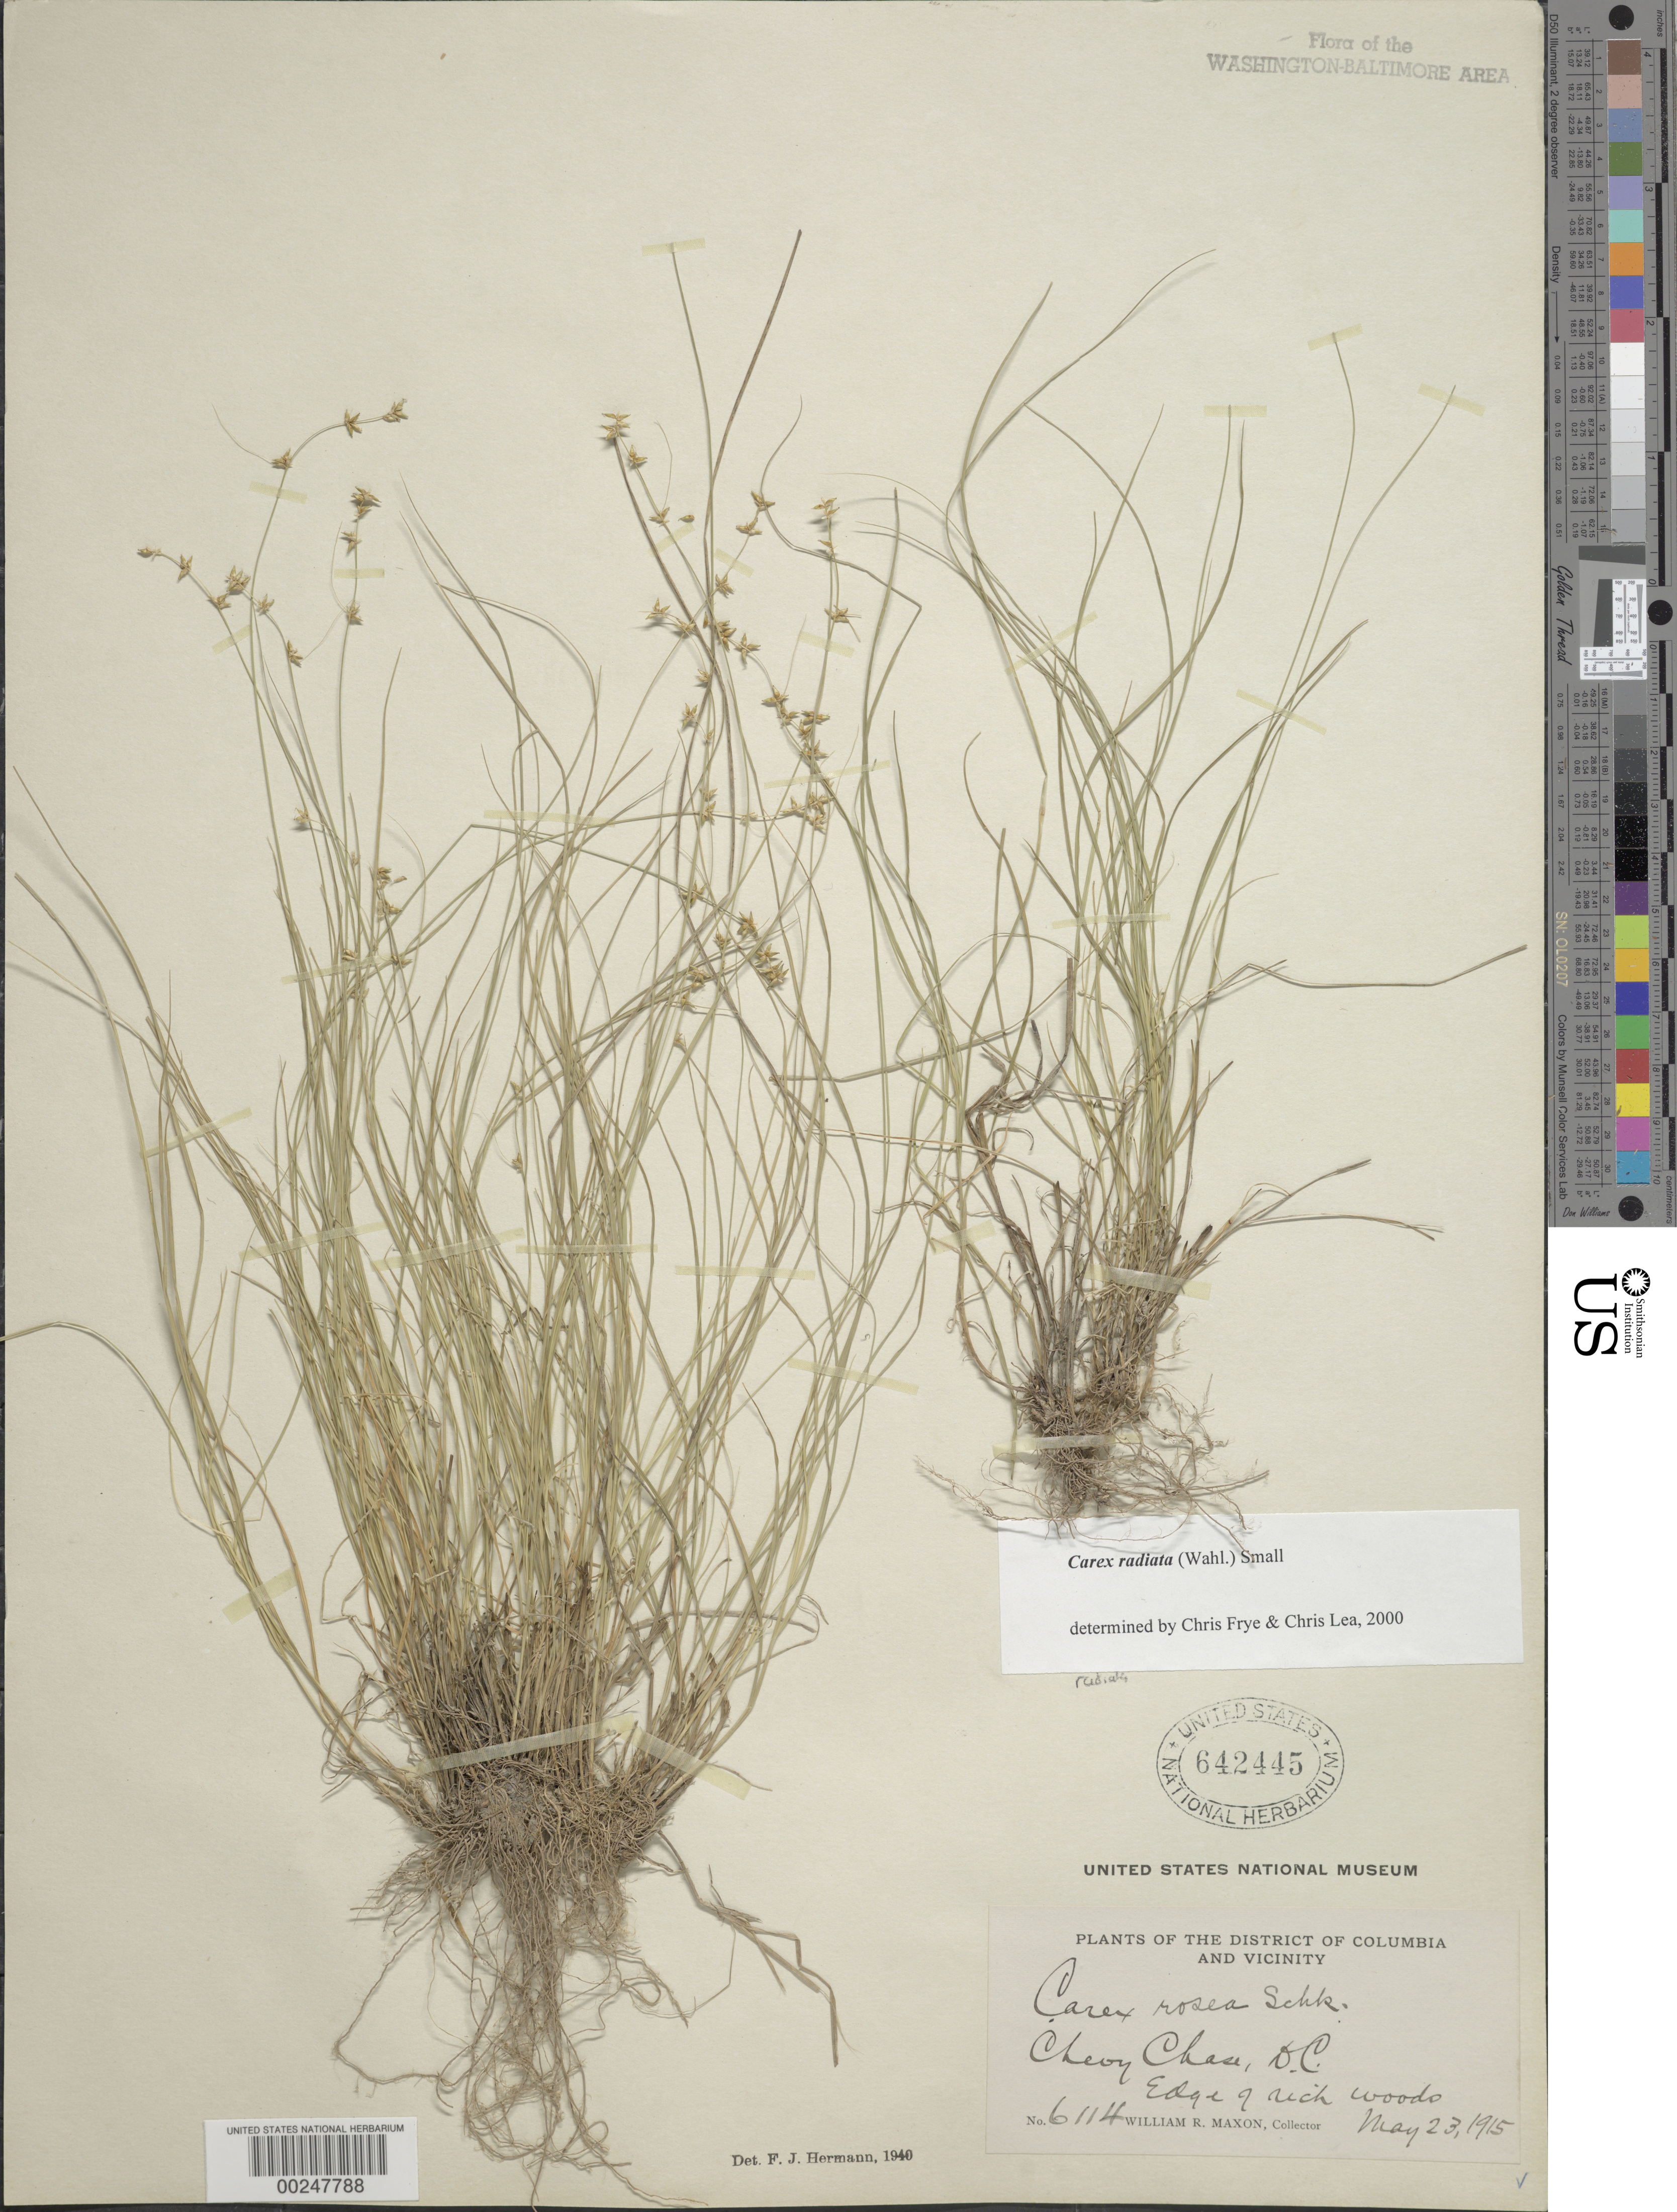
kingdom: Plantae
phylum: Tracheophyta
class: Liliopsida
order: Poales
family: Cyperaceae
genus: Carex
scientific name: Carex rosea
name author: Willd.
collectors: W. R. Maxon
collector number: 6114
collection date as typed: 23 May 1915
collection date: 1915-05-23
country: United States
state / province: District of Columbia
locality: Chevy Chase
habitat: Edge of rich woods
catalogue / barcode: US 642445